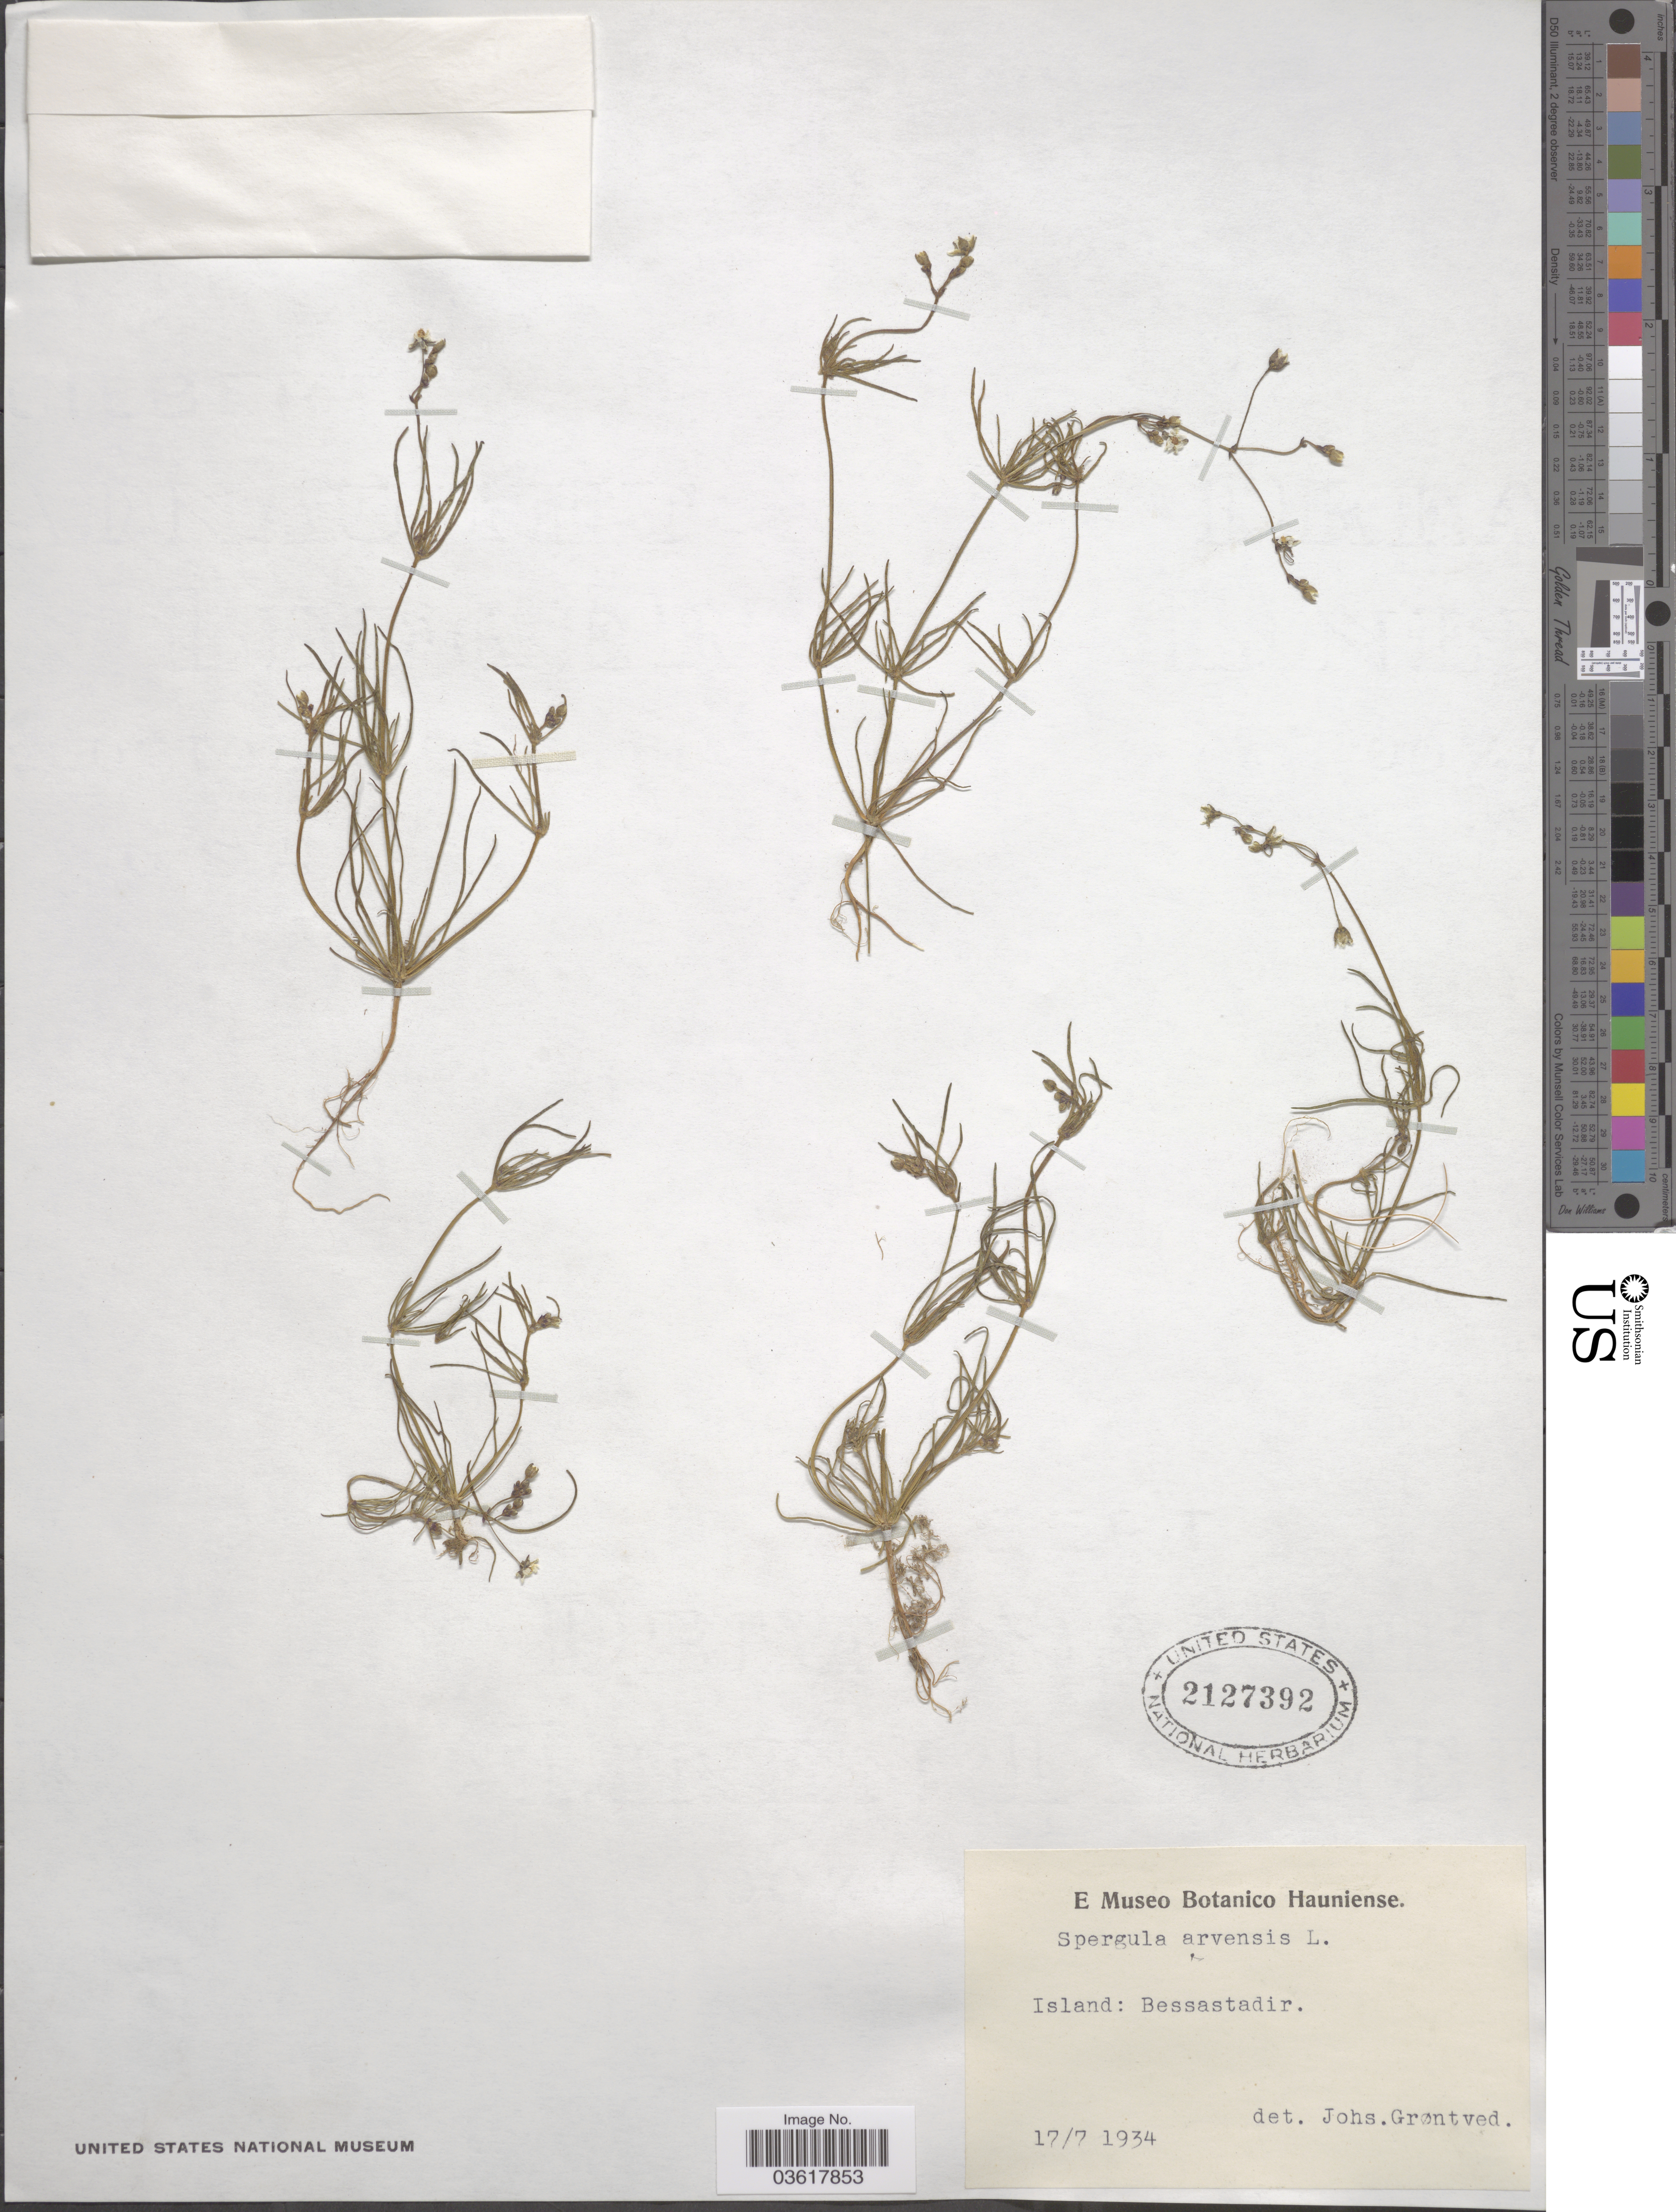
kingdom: Plantae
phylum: Tracheophyta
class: Magnoliopsida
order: Caryophyllales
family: Caryophyllaceae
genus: Spergula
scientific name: Spergula arvensis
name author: L.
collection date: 1934-07-17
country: Iceland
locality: Island: Bessastadir.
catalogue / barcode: US 2127392